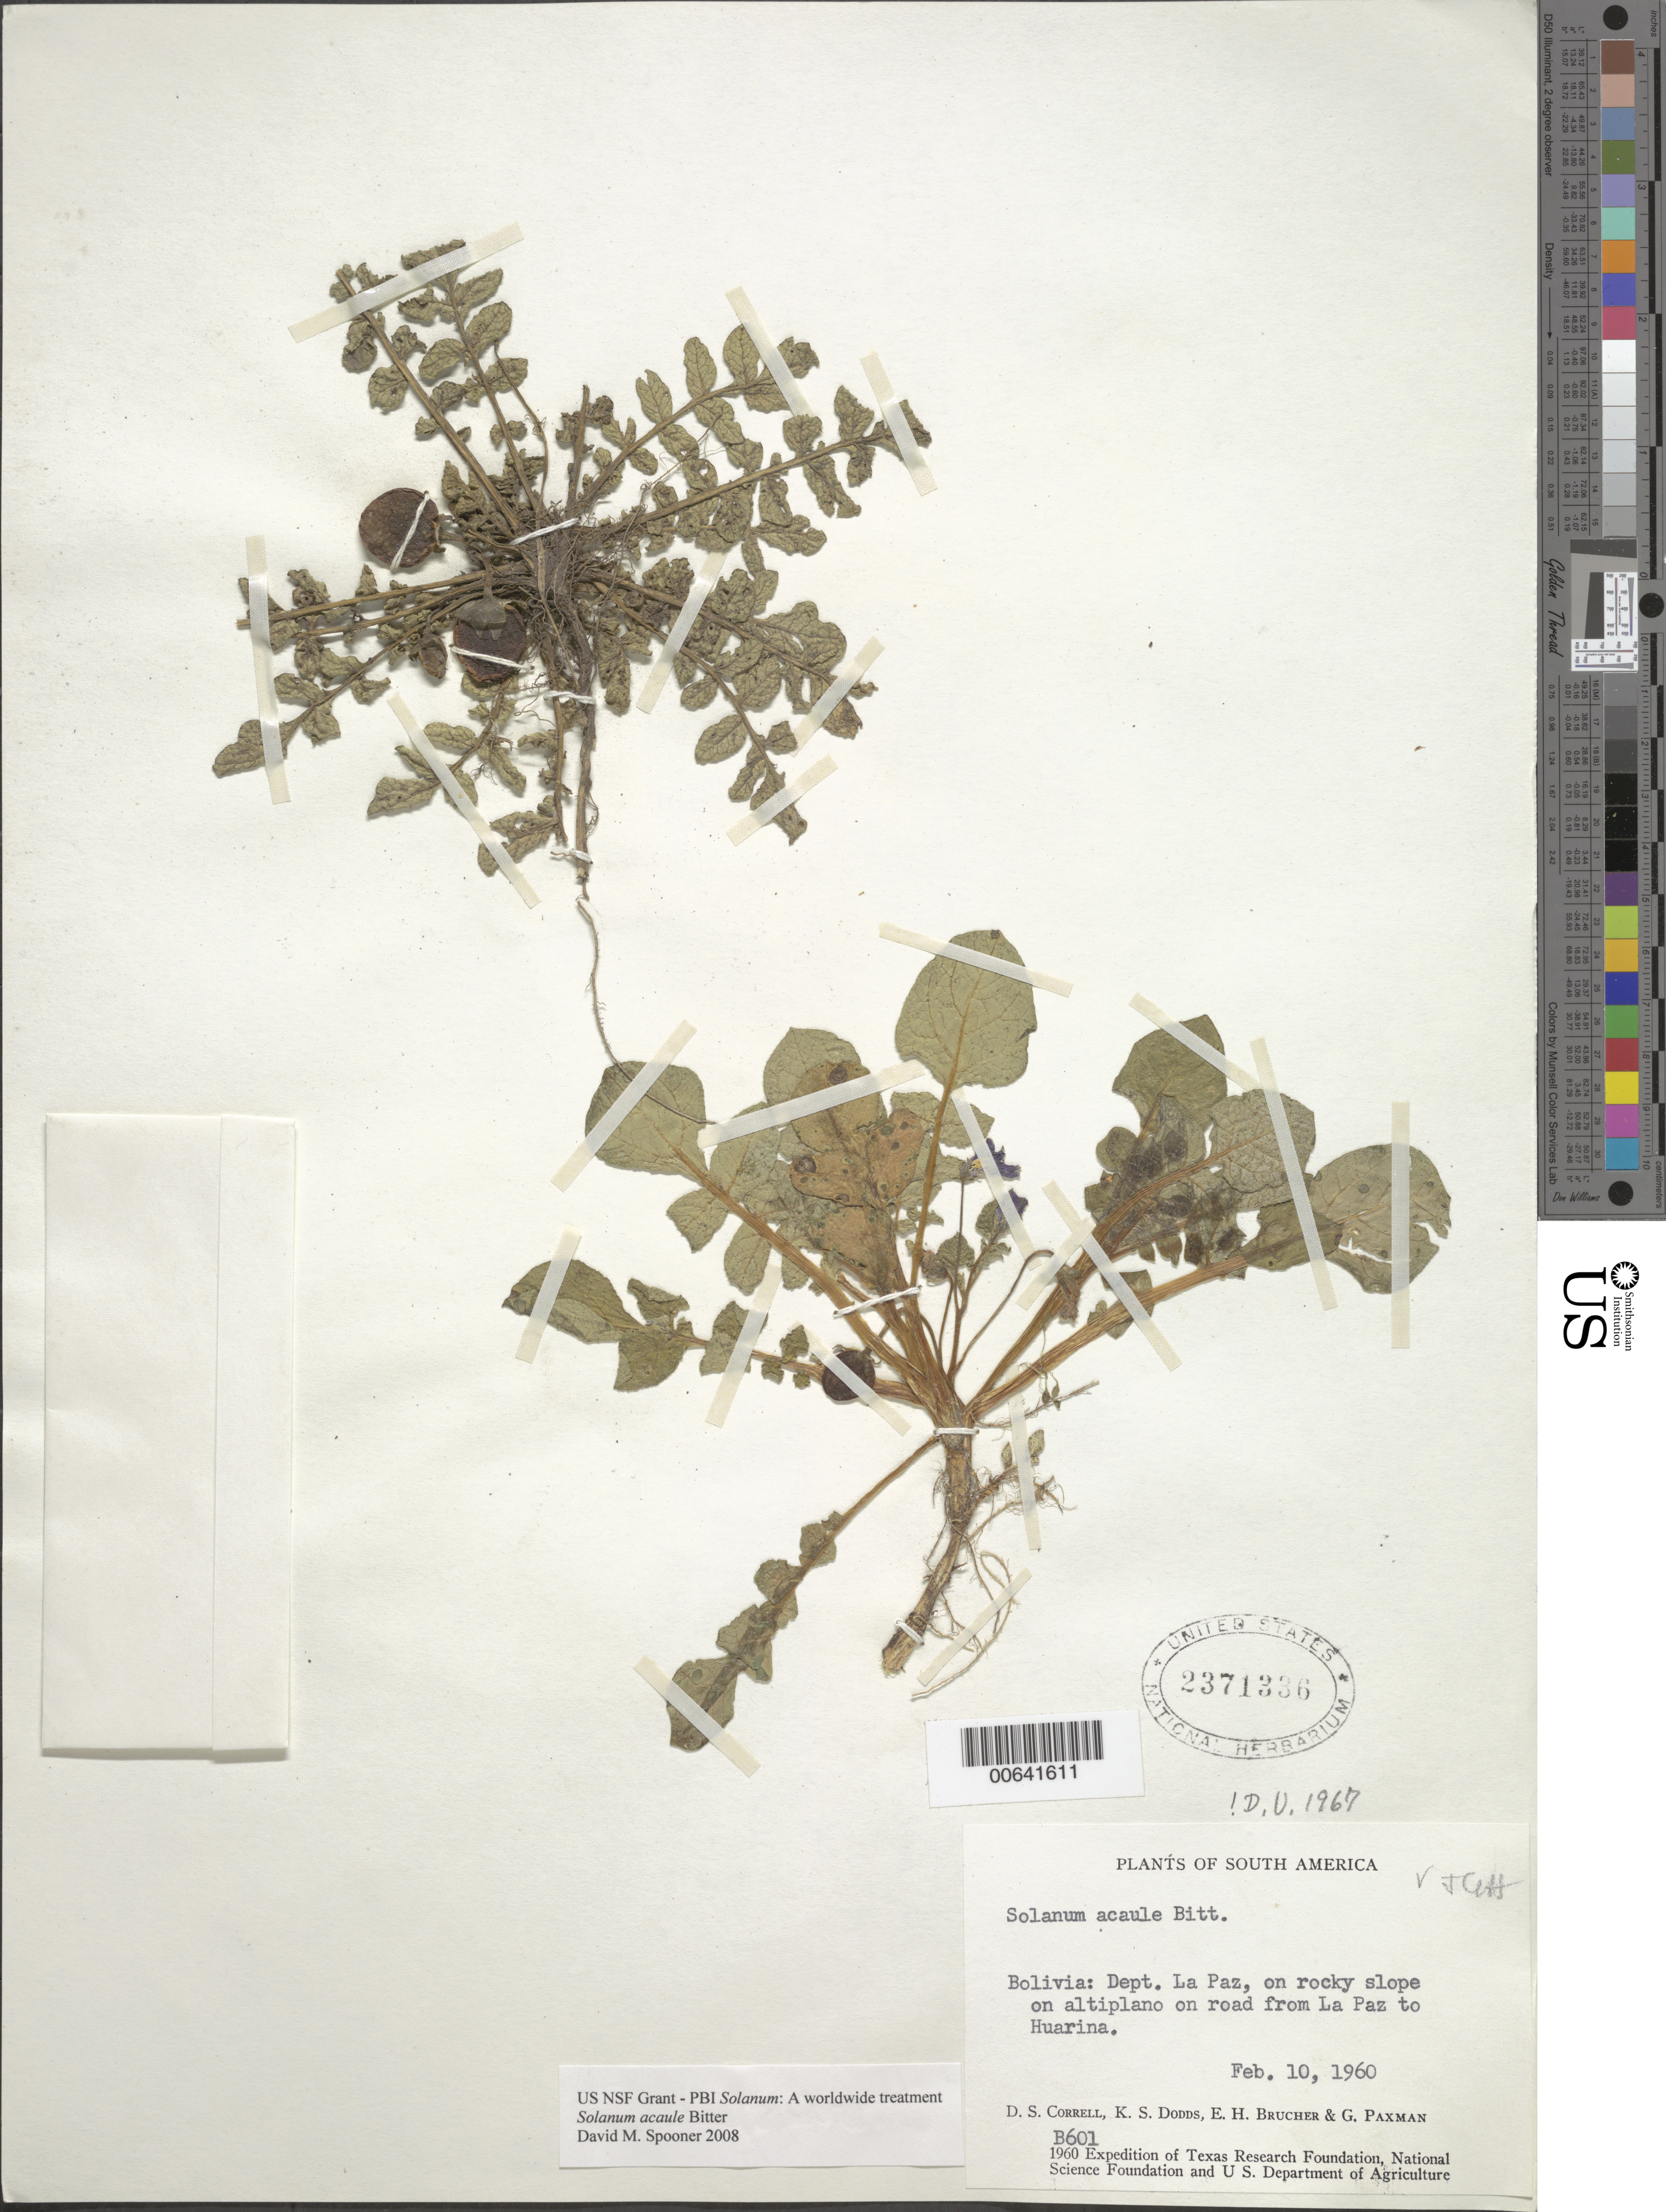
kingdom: Plantae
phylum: Tracheophyta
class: Magnoliopsida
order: Solanales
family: Solanaceae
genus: Solanum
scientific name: Solanum acaule subsp. acaule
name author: Bitter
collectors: D. S. Correll, K. Dodds, E. Bruche & G. Paxman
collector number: B 601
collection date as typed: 10 Feb 1960 or 02 Oct 1960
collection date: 1960-02-10 or 1960-10-02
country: Bolivia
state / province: La Paz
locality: Zona Rocosa del Camino de La Paz Hacia Huarina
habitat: Región andina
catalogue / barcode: US 2371336